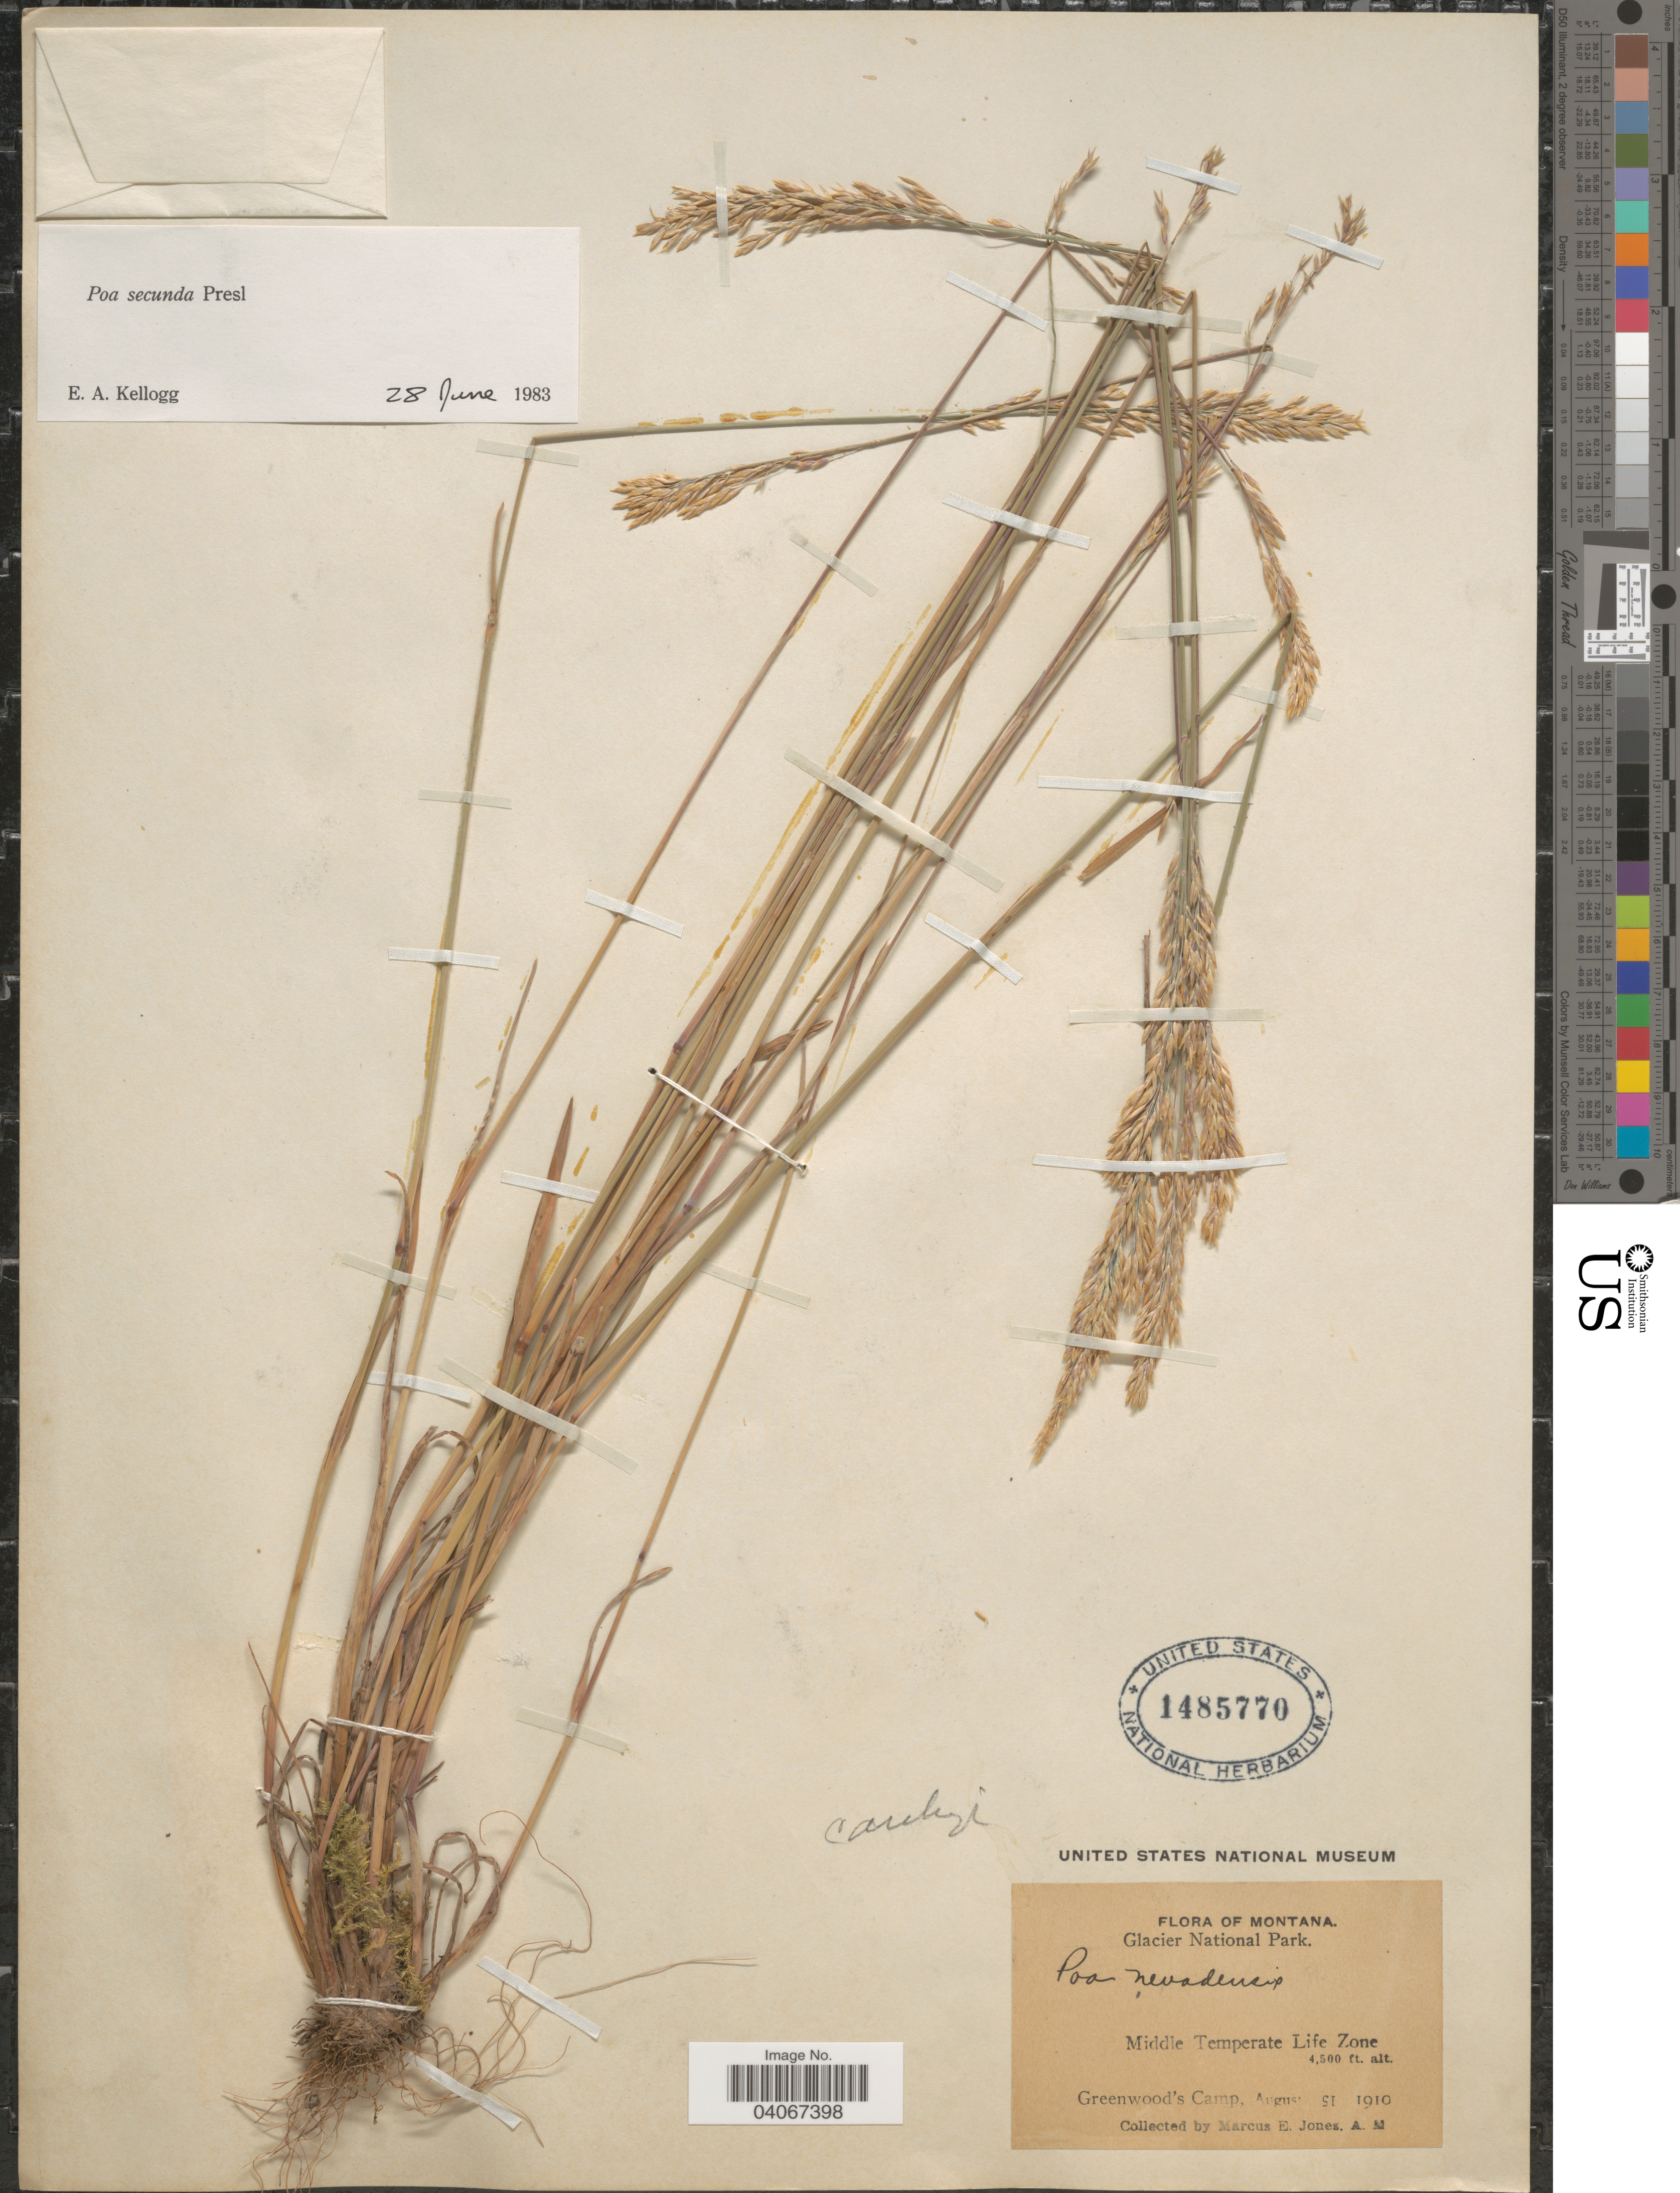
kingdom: Plantae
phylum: Tracheophyta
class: Liliopsida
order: Poales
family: Poaceae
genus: Poa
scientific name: Poa secunda subsp. secunda var. secunda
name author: J. Presl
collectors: M. E. Jones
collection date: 1910-08-15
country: United States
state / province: Montana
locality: Glacier National Park. Middle Temperate Life Zone. Greenwood's Camp.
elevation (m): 1372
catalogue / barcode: US 1485770